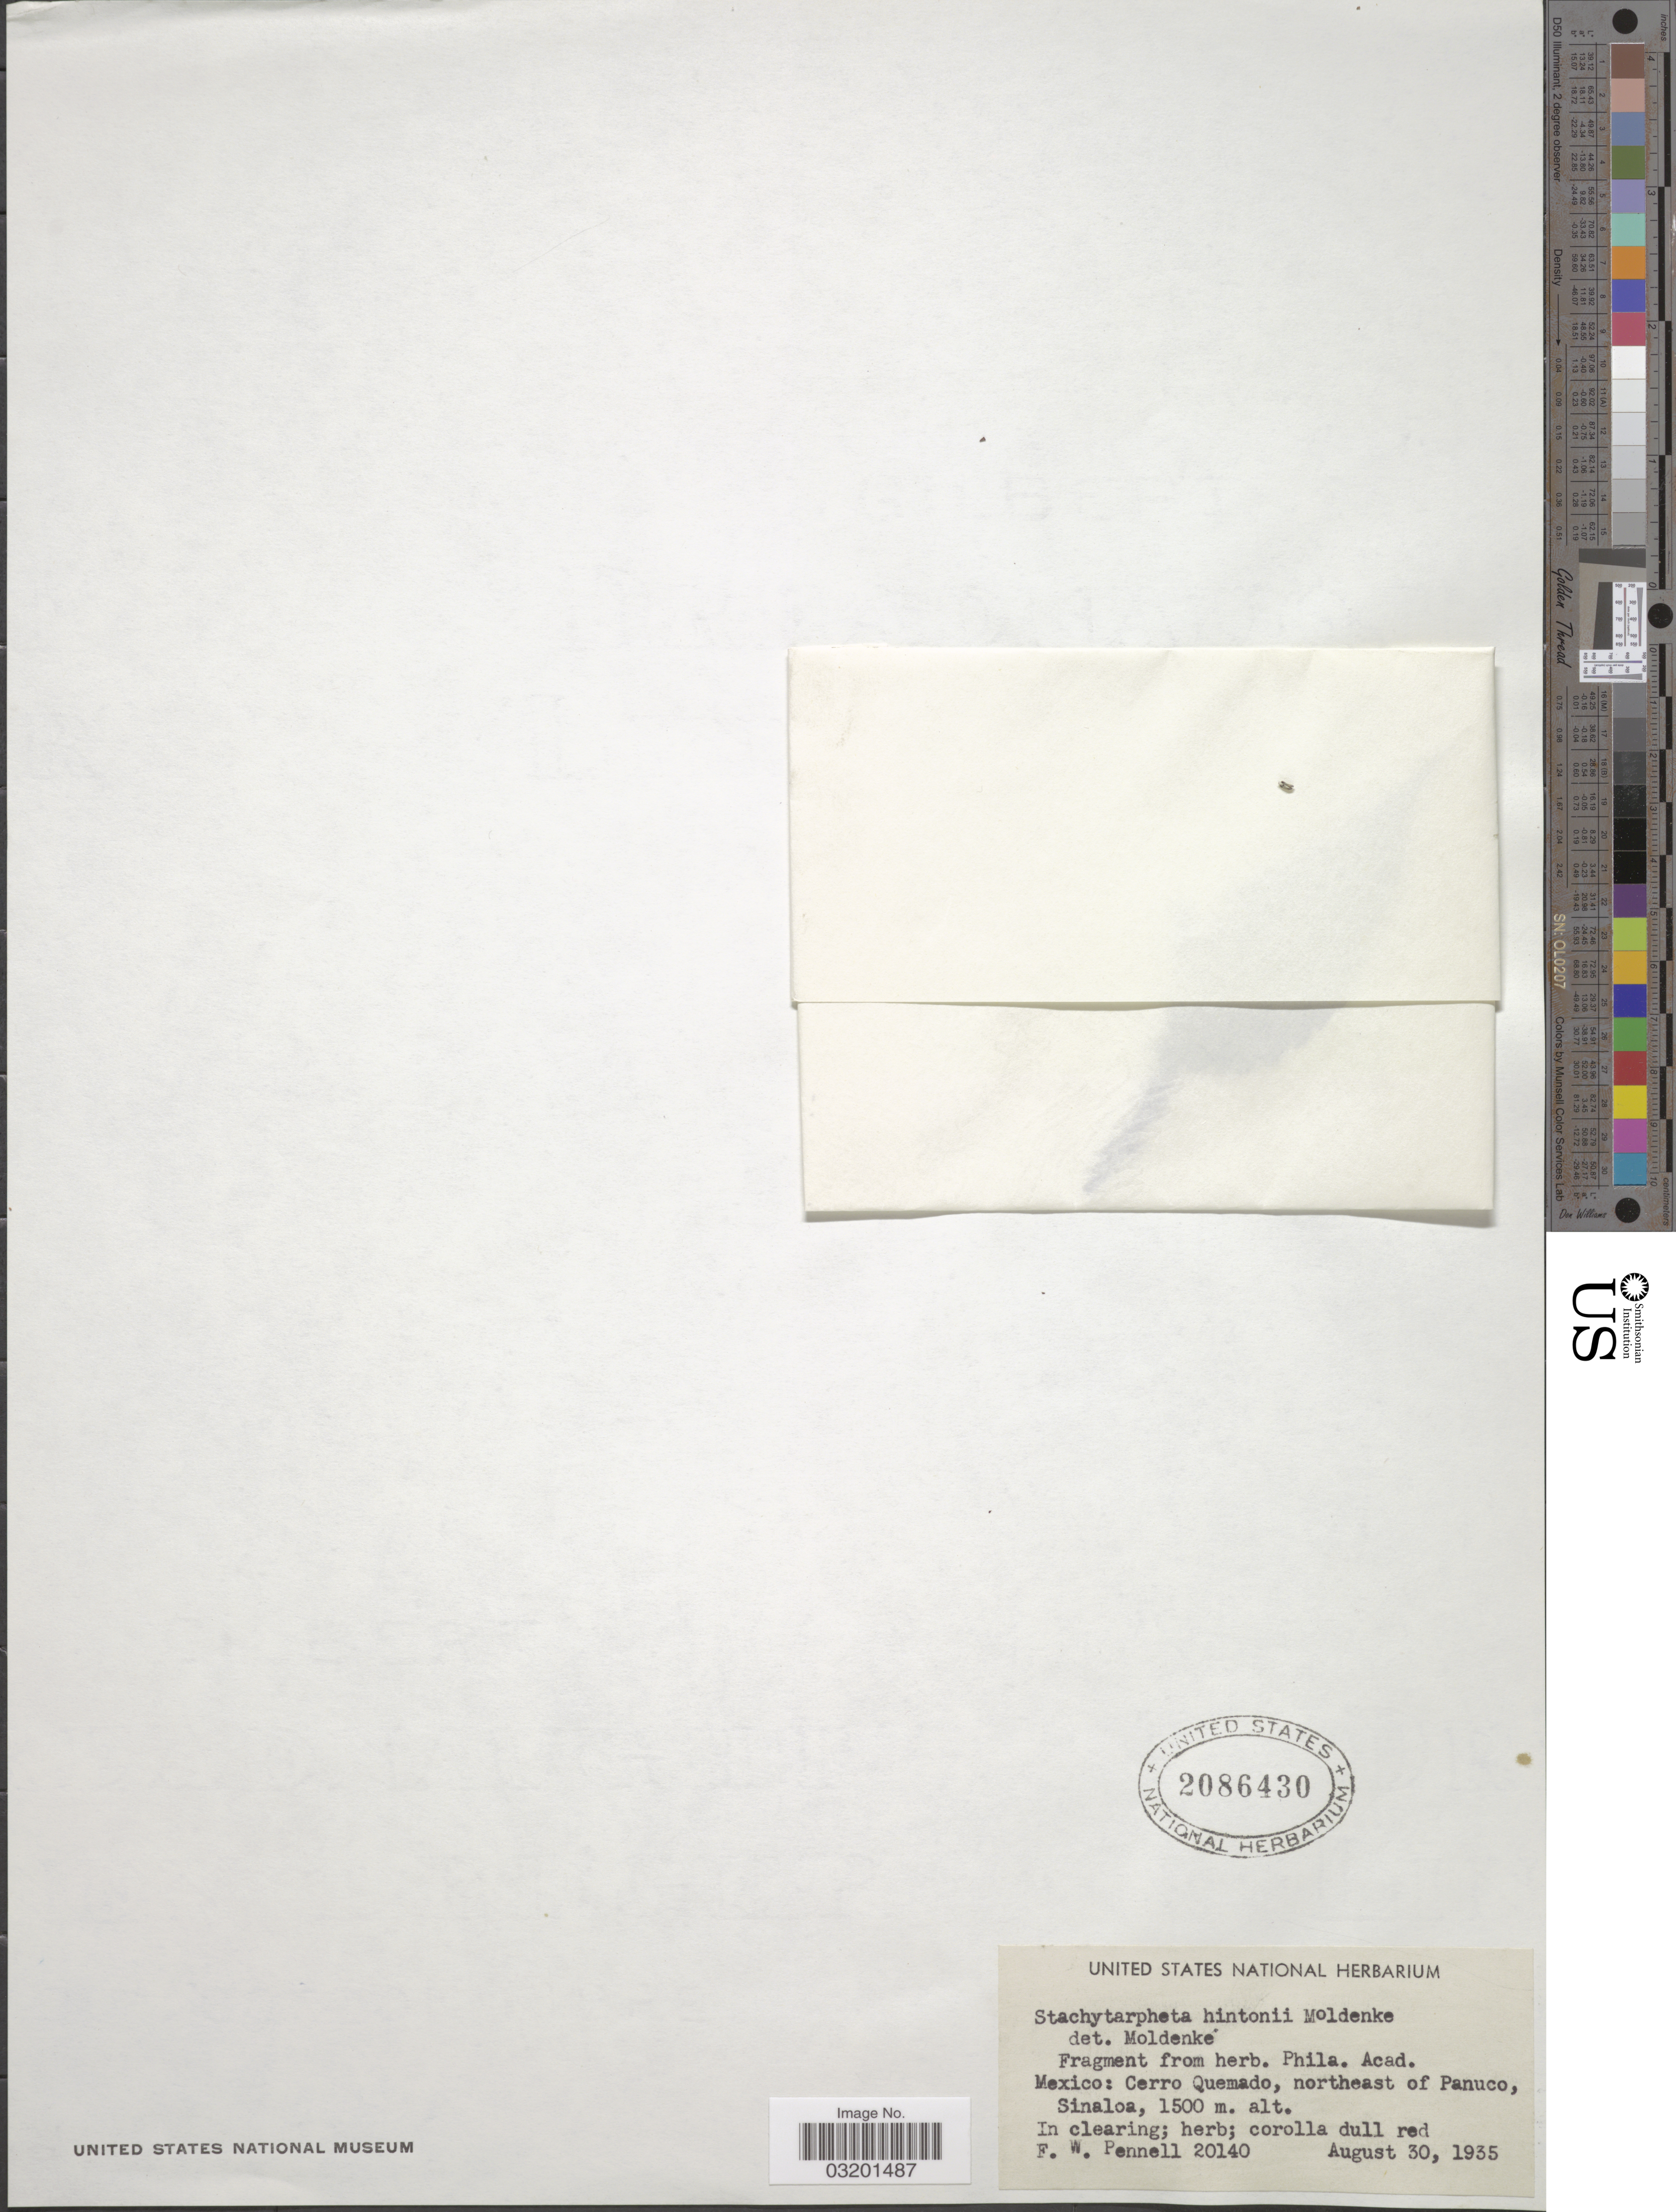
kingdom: Plantae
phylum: Tracheophyta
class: Magnoliopsida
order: Lamiales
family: Verbenaceae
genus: Stachytarpheta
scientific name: Stachytarpheta hintonii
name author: Moldenke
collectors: F. W. Pennell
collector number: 20140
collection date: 1935-08-30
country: Mexico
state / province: Sinaloa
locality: Cerro Quemado, northeast of Panuco.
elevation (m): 1500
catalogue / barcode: US 2086430